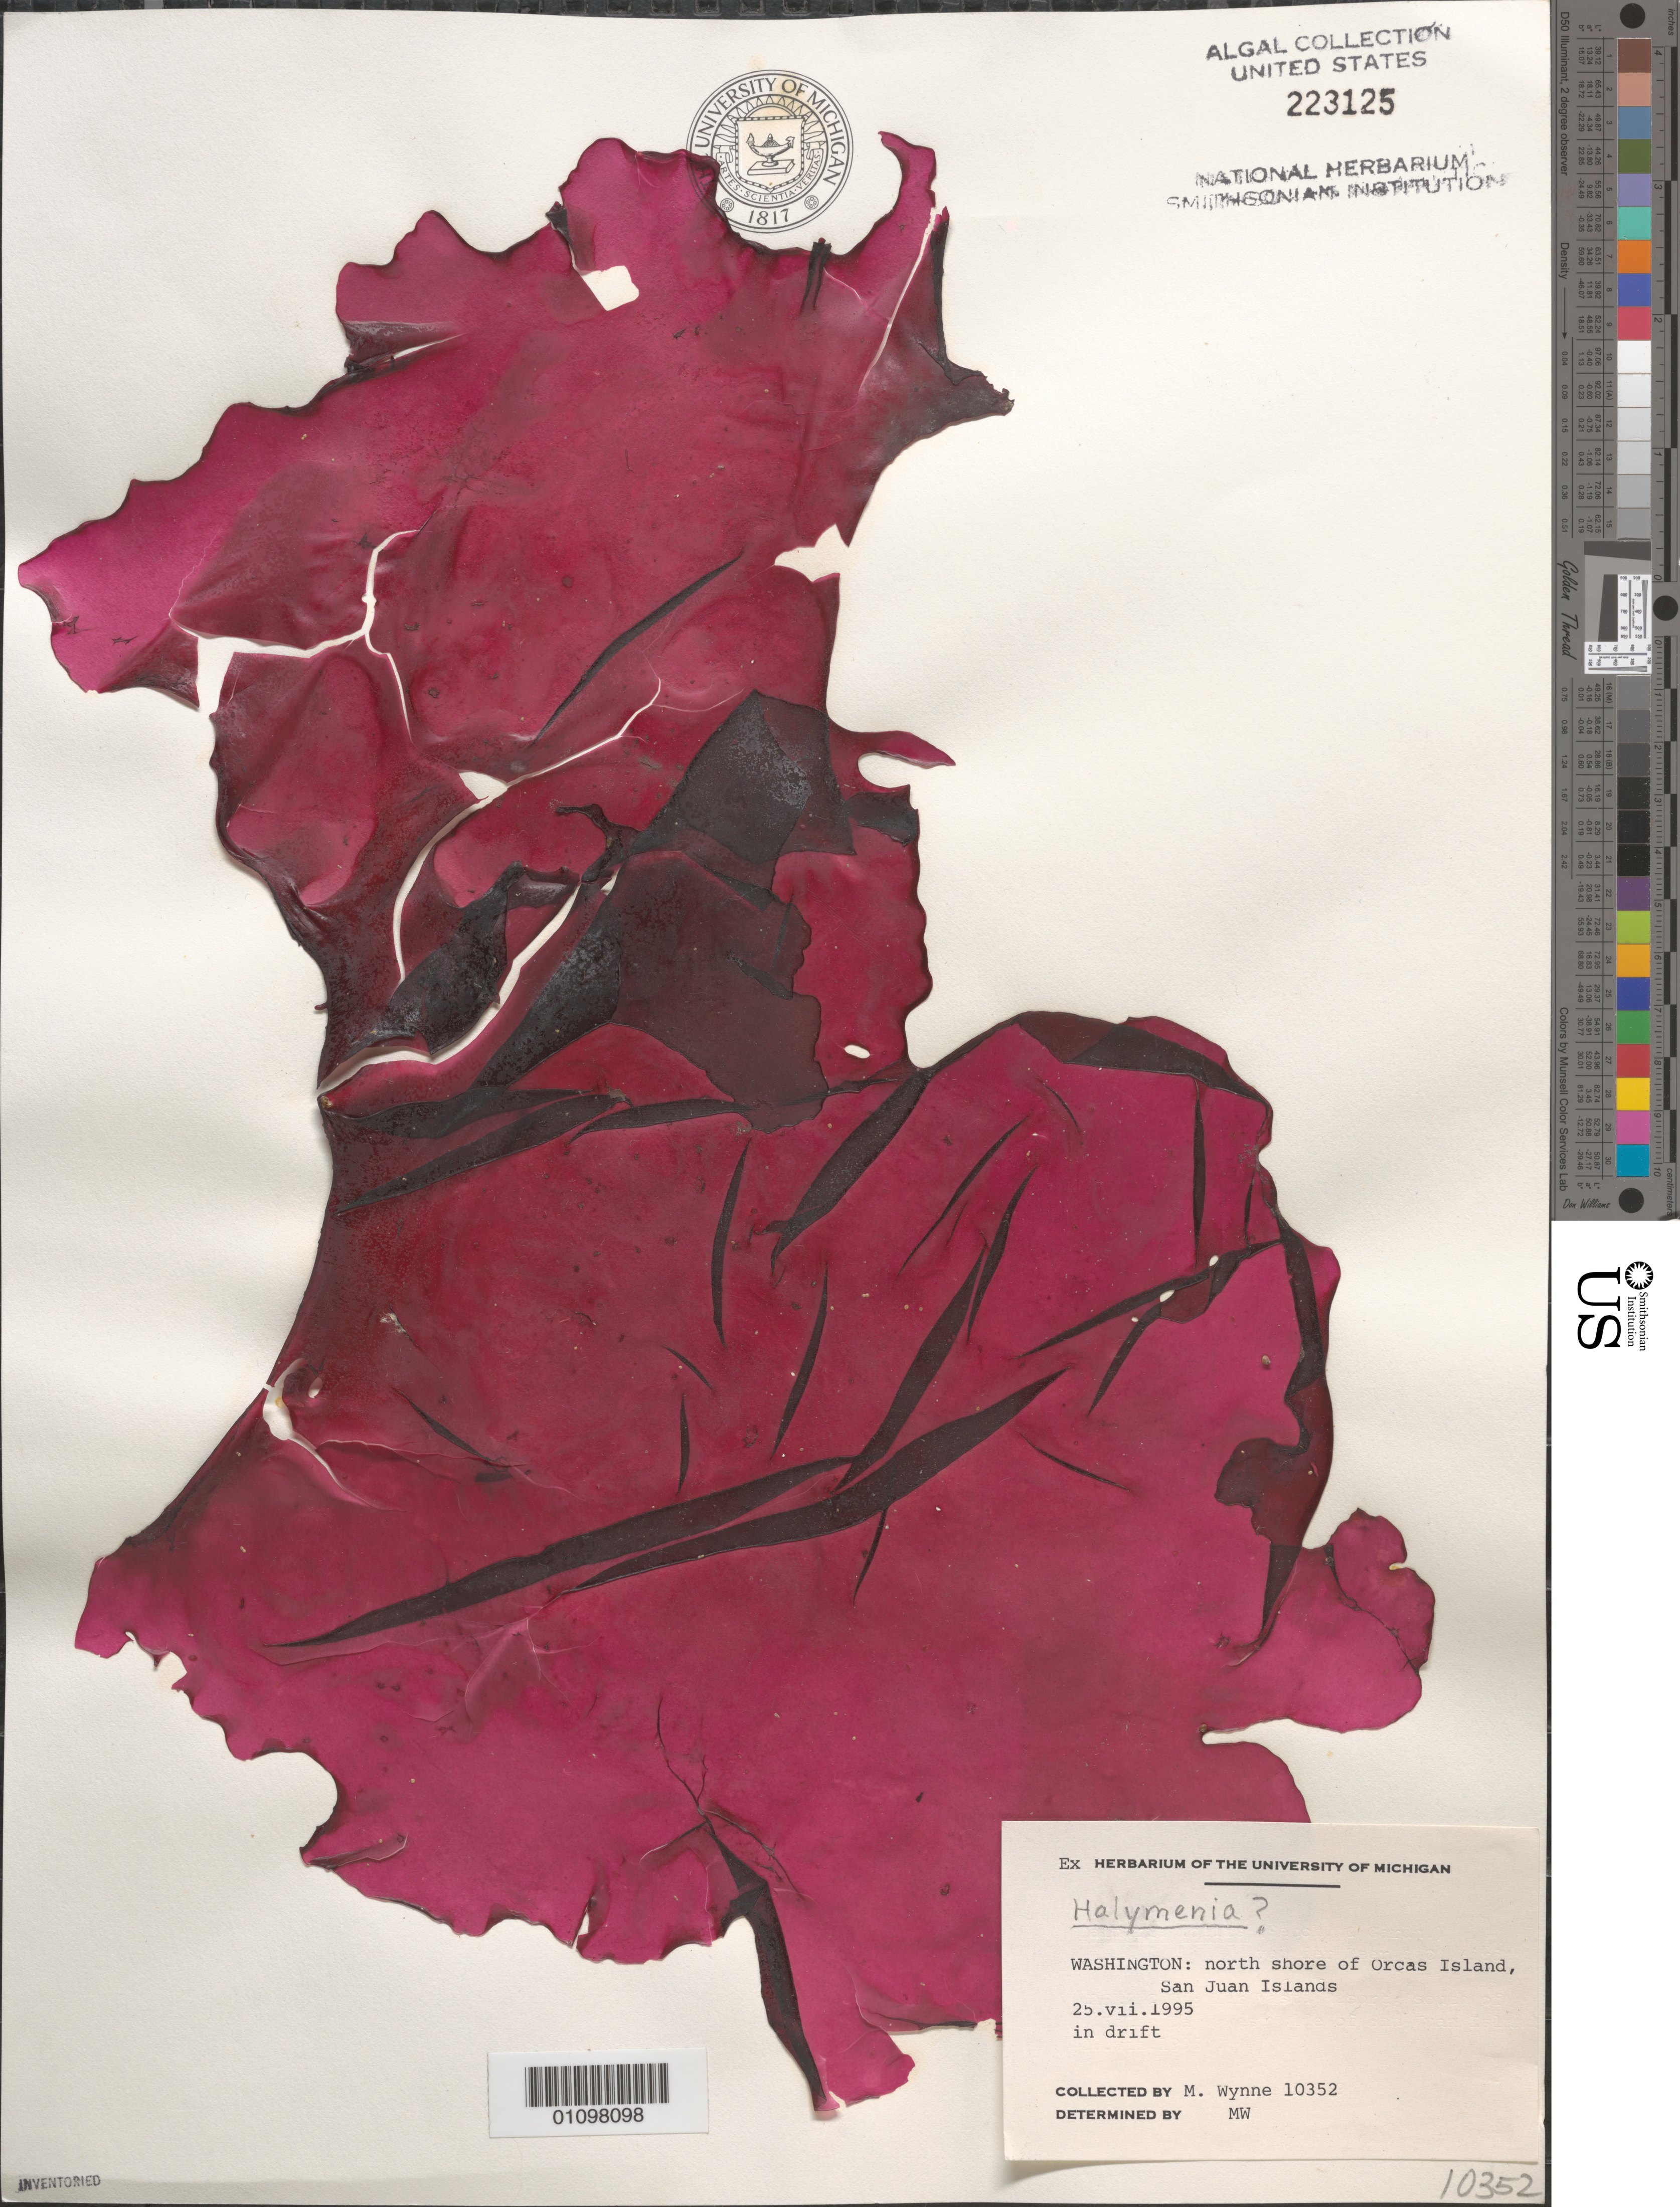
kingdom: Plantae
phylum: Rhodophyta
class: Florideophyceae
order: Halymeniales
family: Halymeniaceae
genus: Halymenia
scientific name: Halymenia sp.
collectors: M.J. Wynne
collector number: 10352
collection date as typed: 25 Jul 1995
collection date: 1995-07-25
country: United States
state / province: Washington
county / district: San Juan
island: Orcas Island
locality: North shore of Orcas Island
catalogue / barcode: US 223125